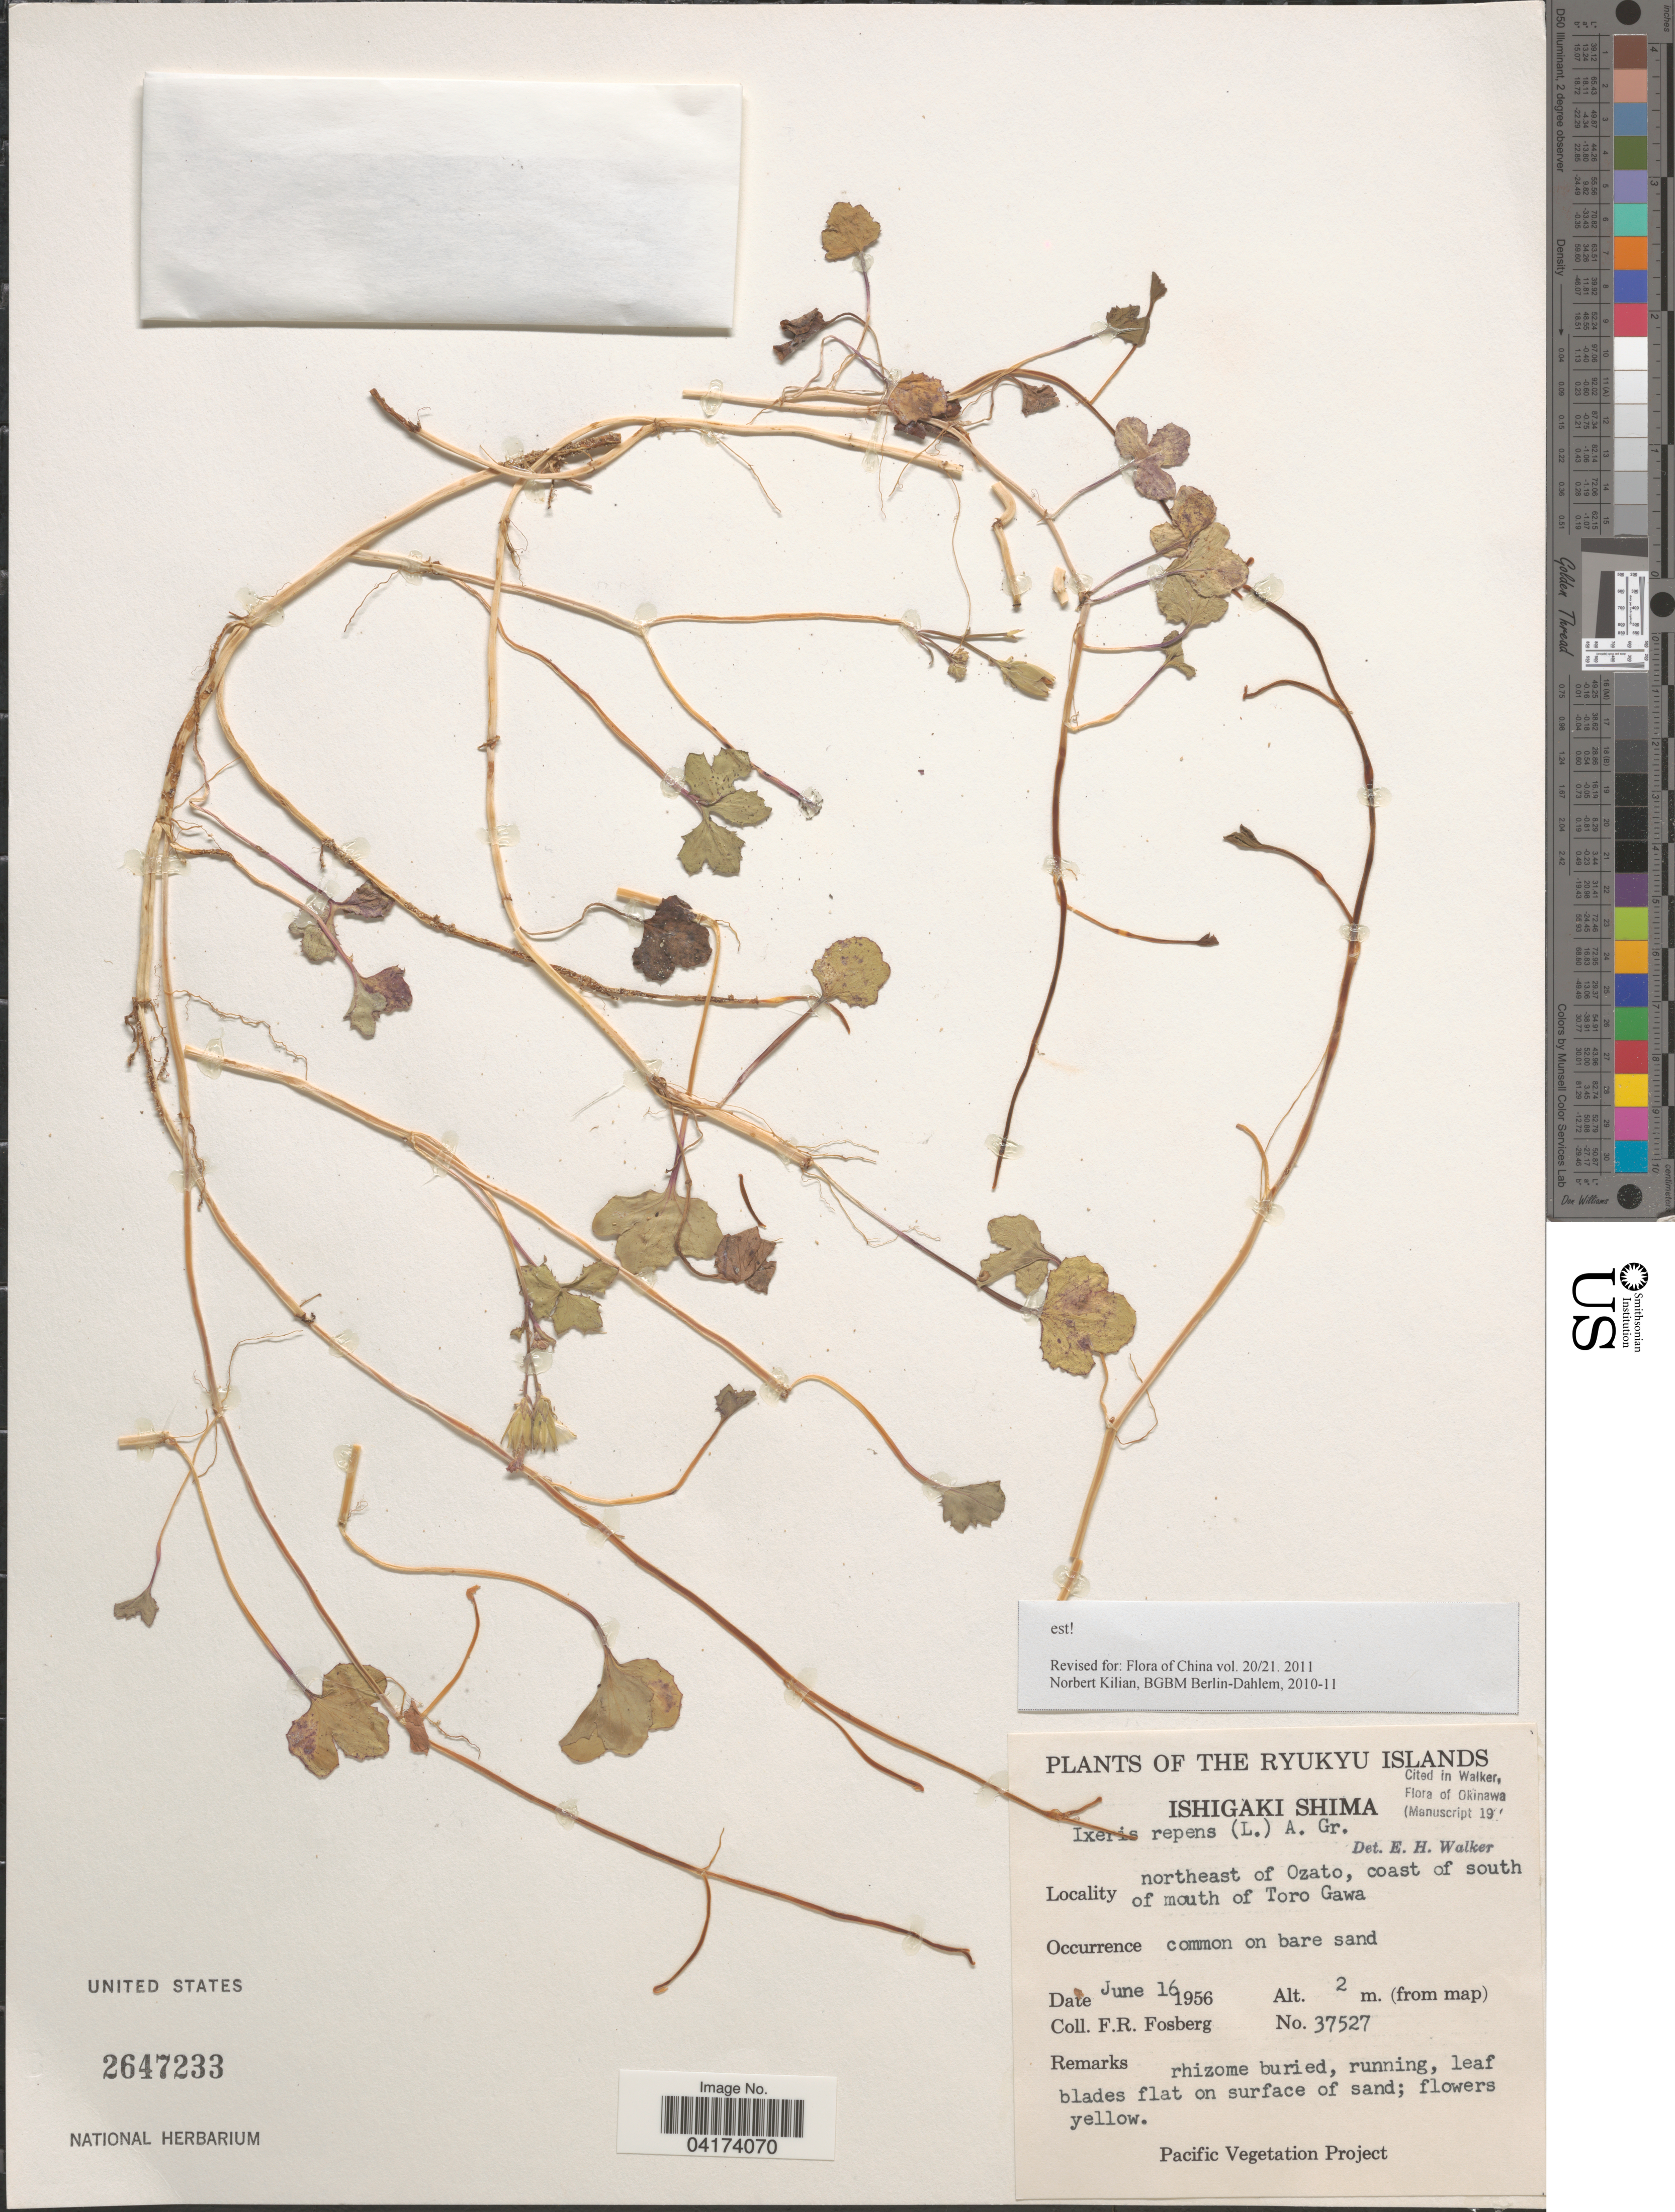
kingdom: Plantae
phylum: Tracheophyta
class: Magnoliopsida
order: Asterales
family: Asteraceae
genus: Ixeris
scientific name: Ixeris repens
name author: (L.) A. Gray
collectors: F. R. Fosberg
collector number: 37527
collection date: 1956-06-16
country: Japan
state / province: Okinawa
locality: The Ryukyu Islands. Ishigaki Shima. Northeast of Ozato, coast of south of mouth of Toro Gawa.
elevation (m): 2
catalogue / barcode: US 2647233